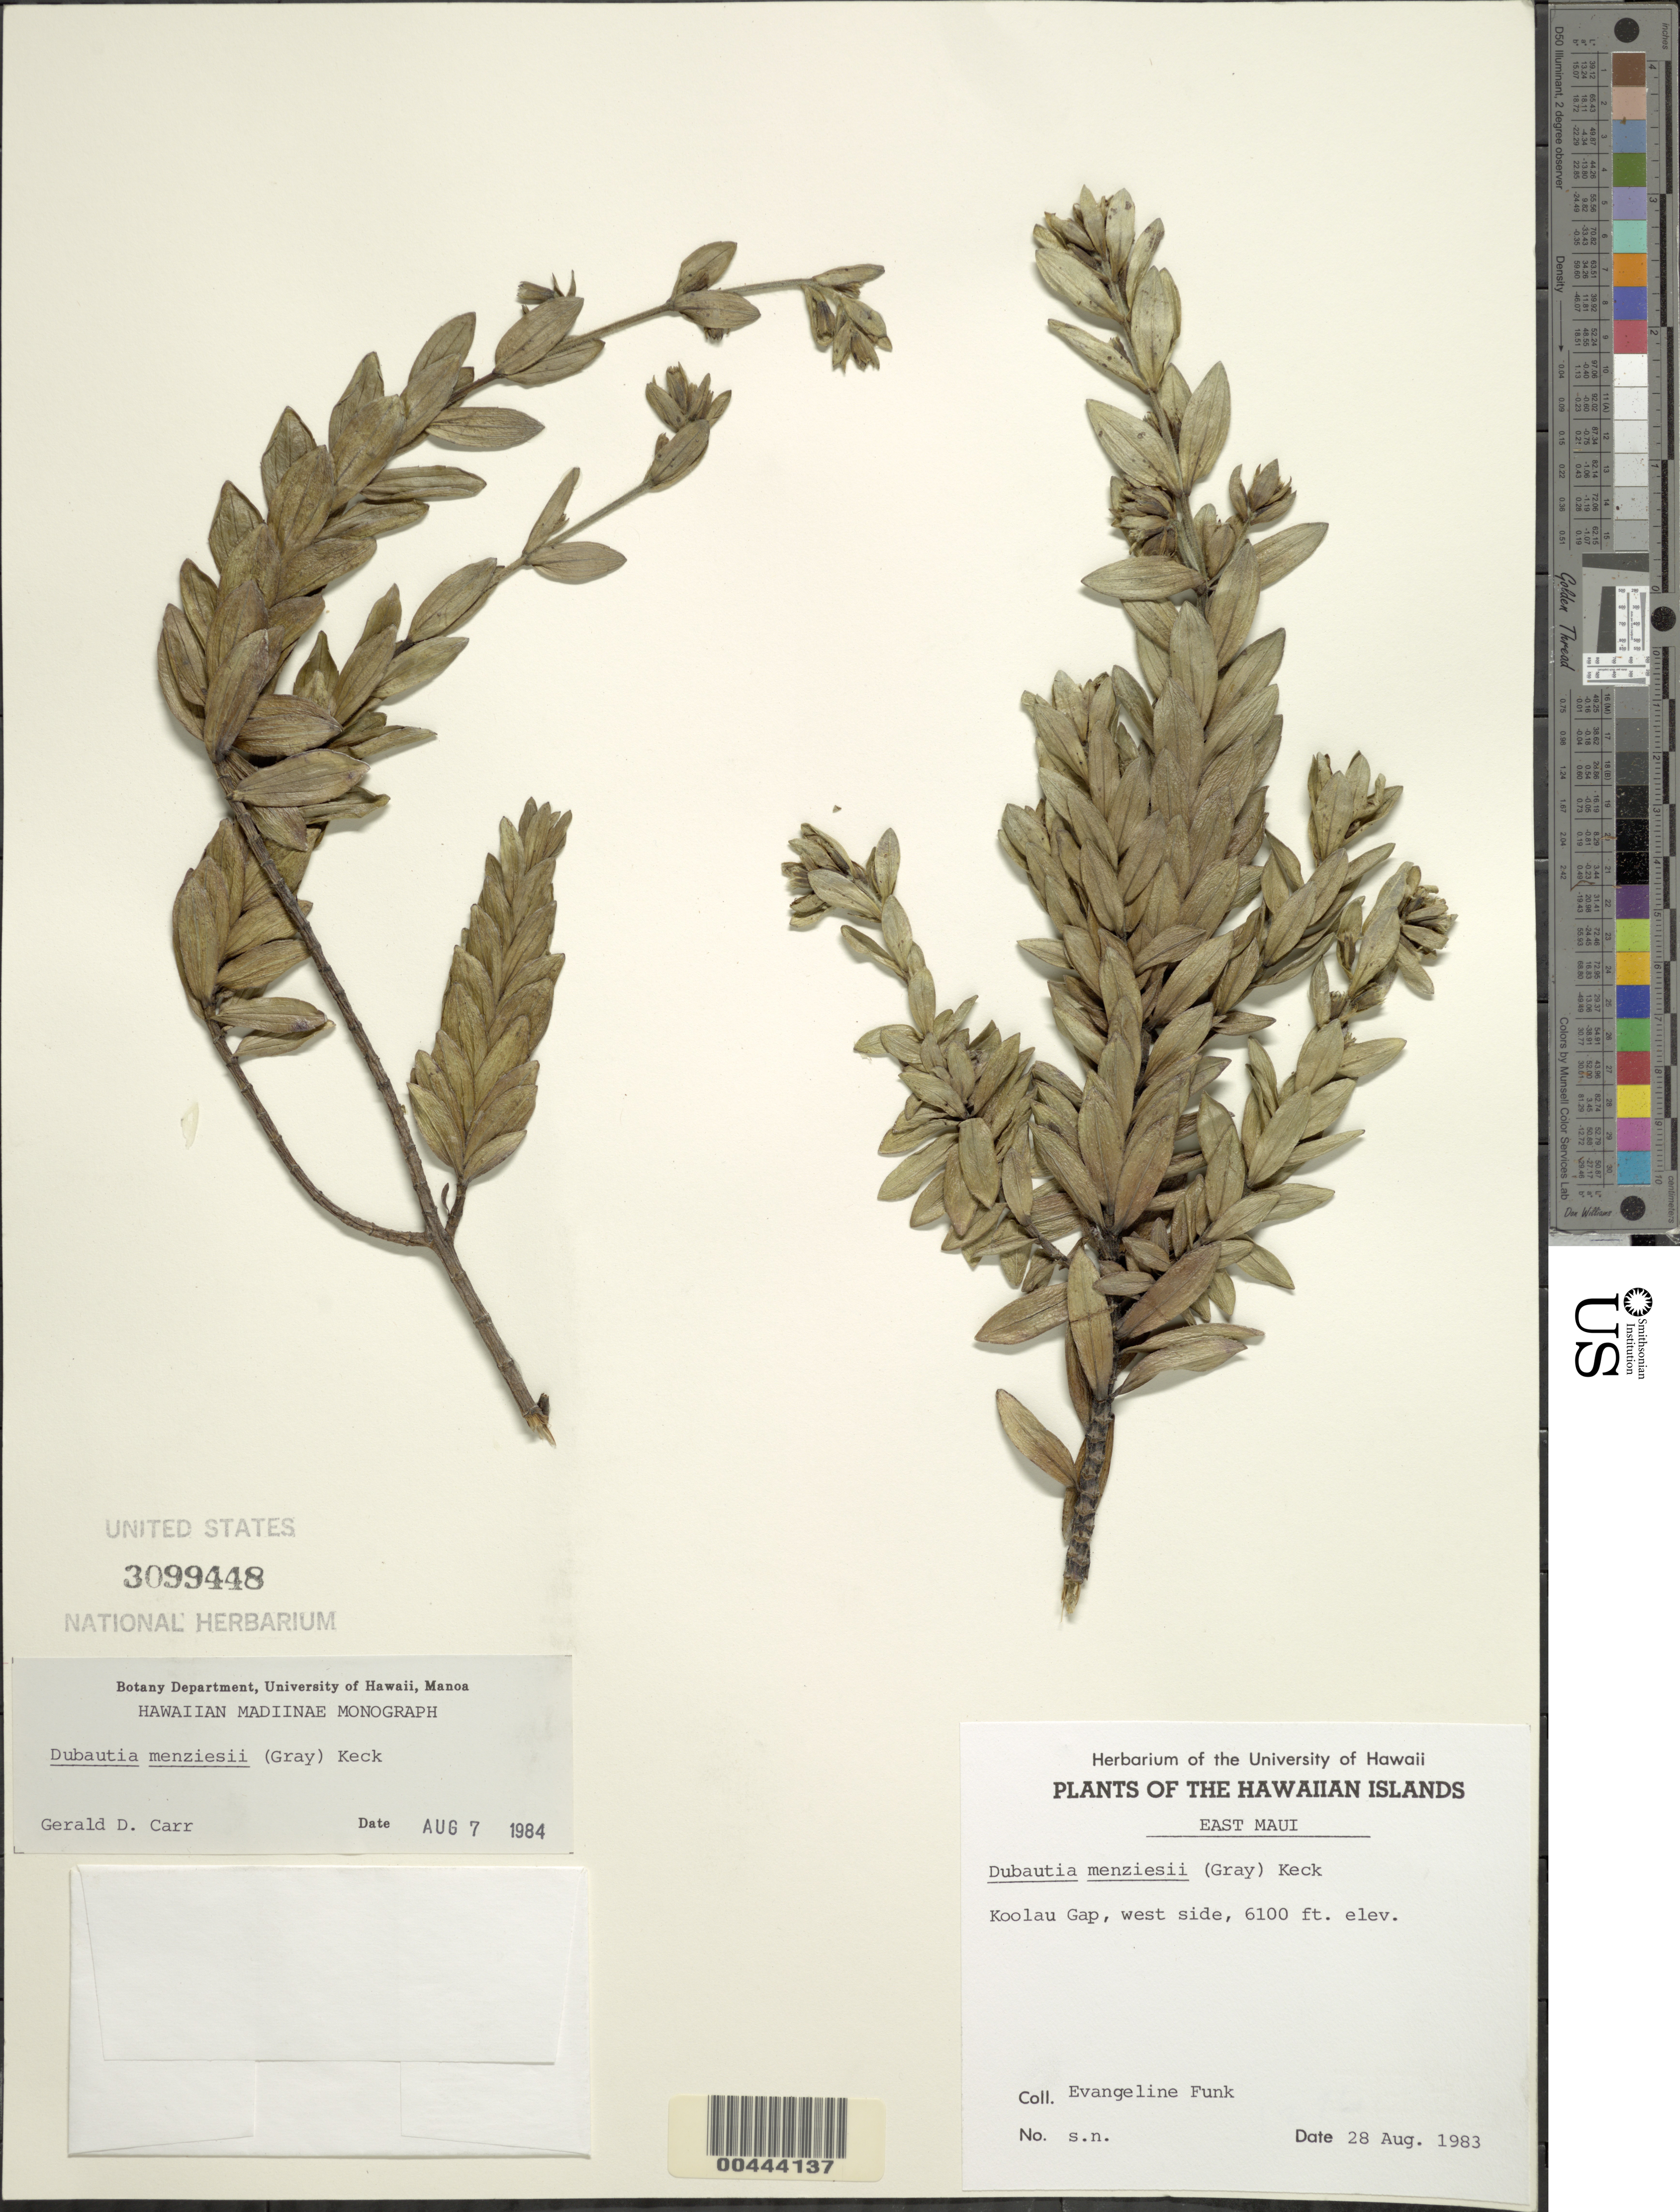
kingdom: Plantae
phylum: Tracheophyta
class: Magnoliopsida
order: Asterales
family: Asteraceae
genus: Dubautia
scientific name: Dubautia menziesii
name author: (A. Gray) D.D. Keck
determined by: Carr, G. D.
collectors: E. Funk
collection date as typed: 28 Aug 1983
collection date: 1983-08-28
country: United States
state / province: Hawaii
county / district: Maui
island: Maui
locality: Koolau Gap, W side, E Maui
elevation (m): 1859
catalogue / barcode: US 3099448